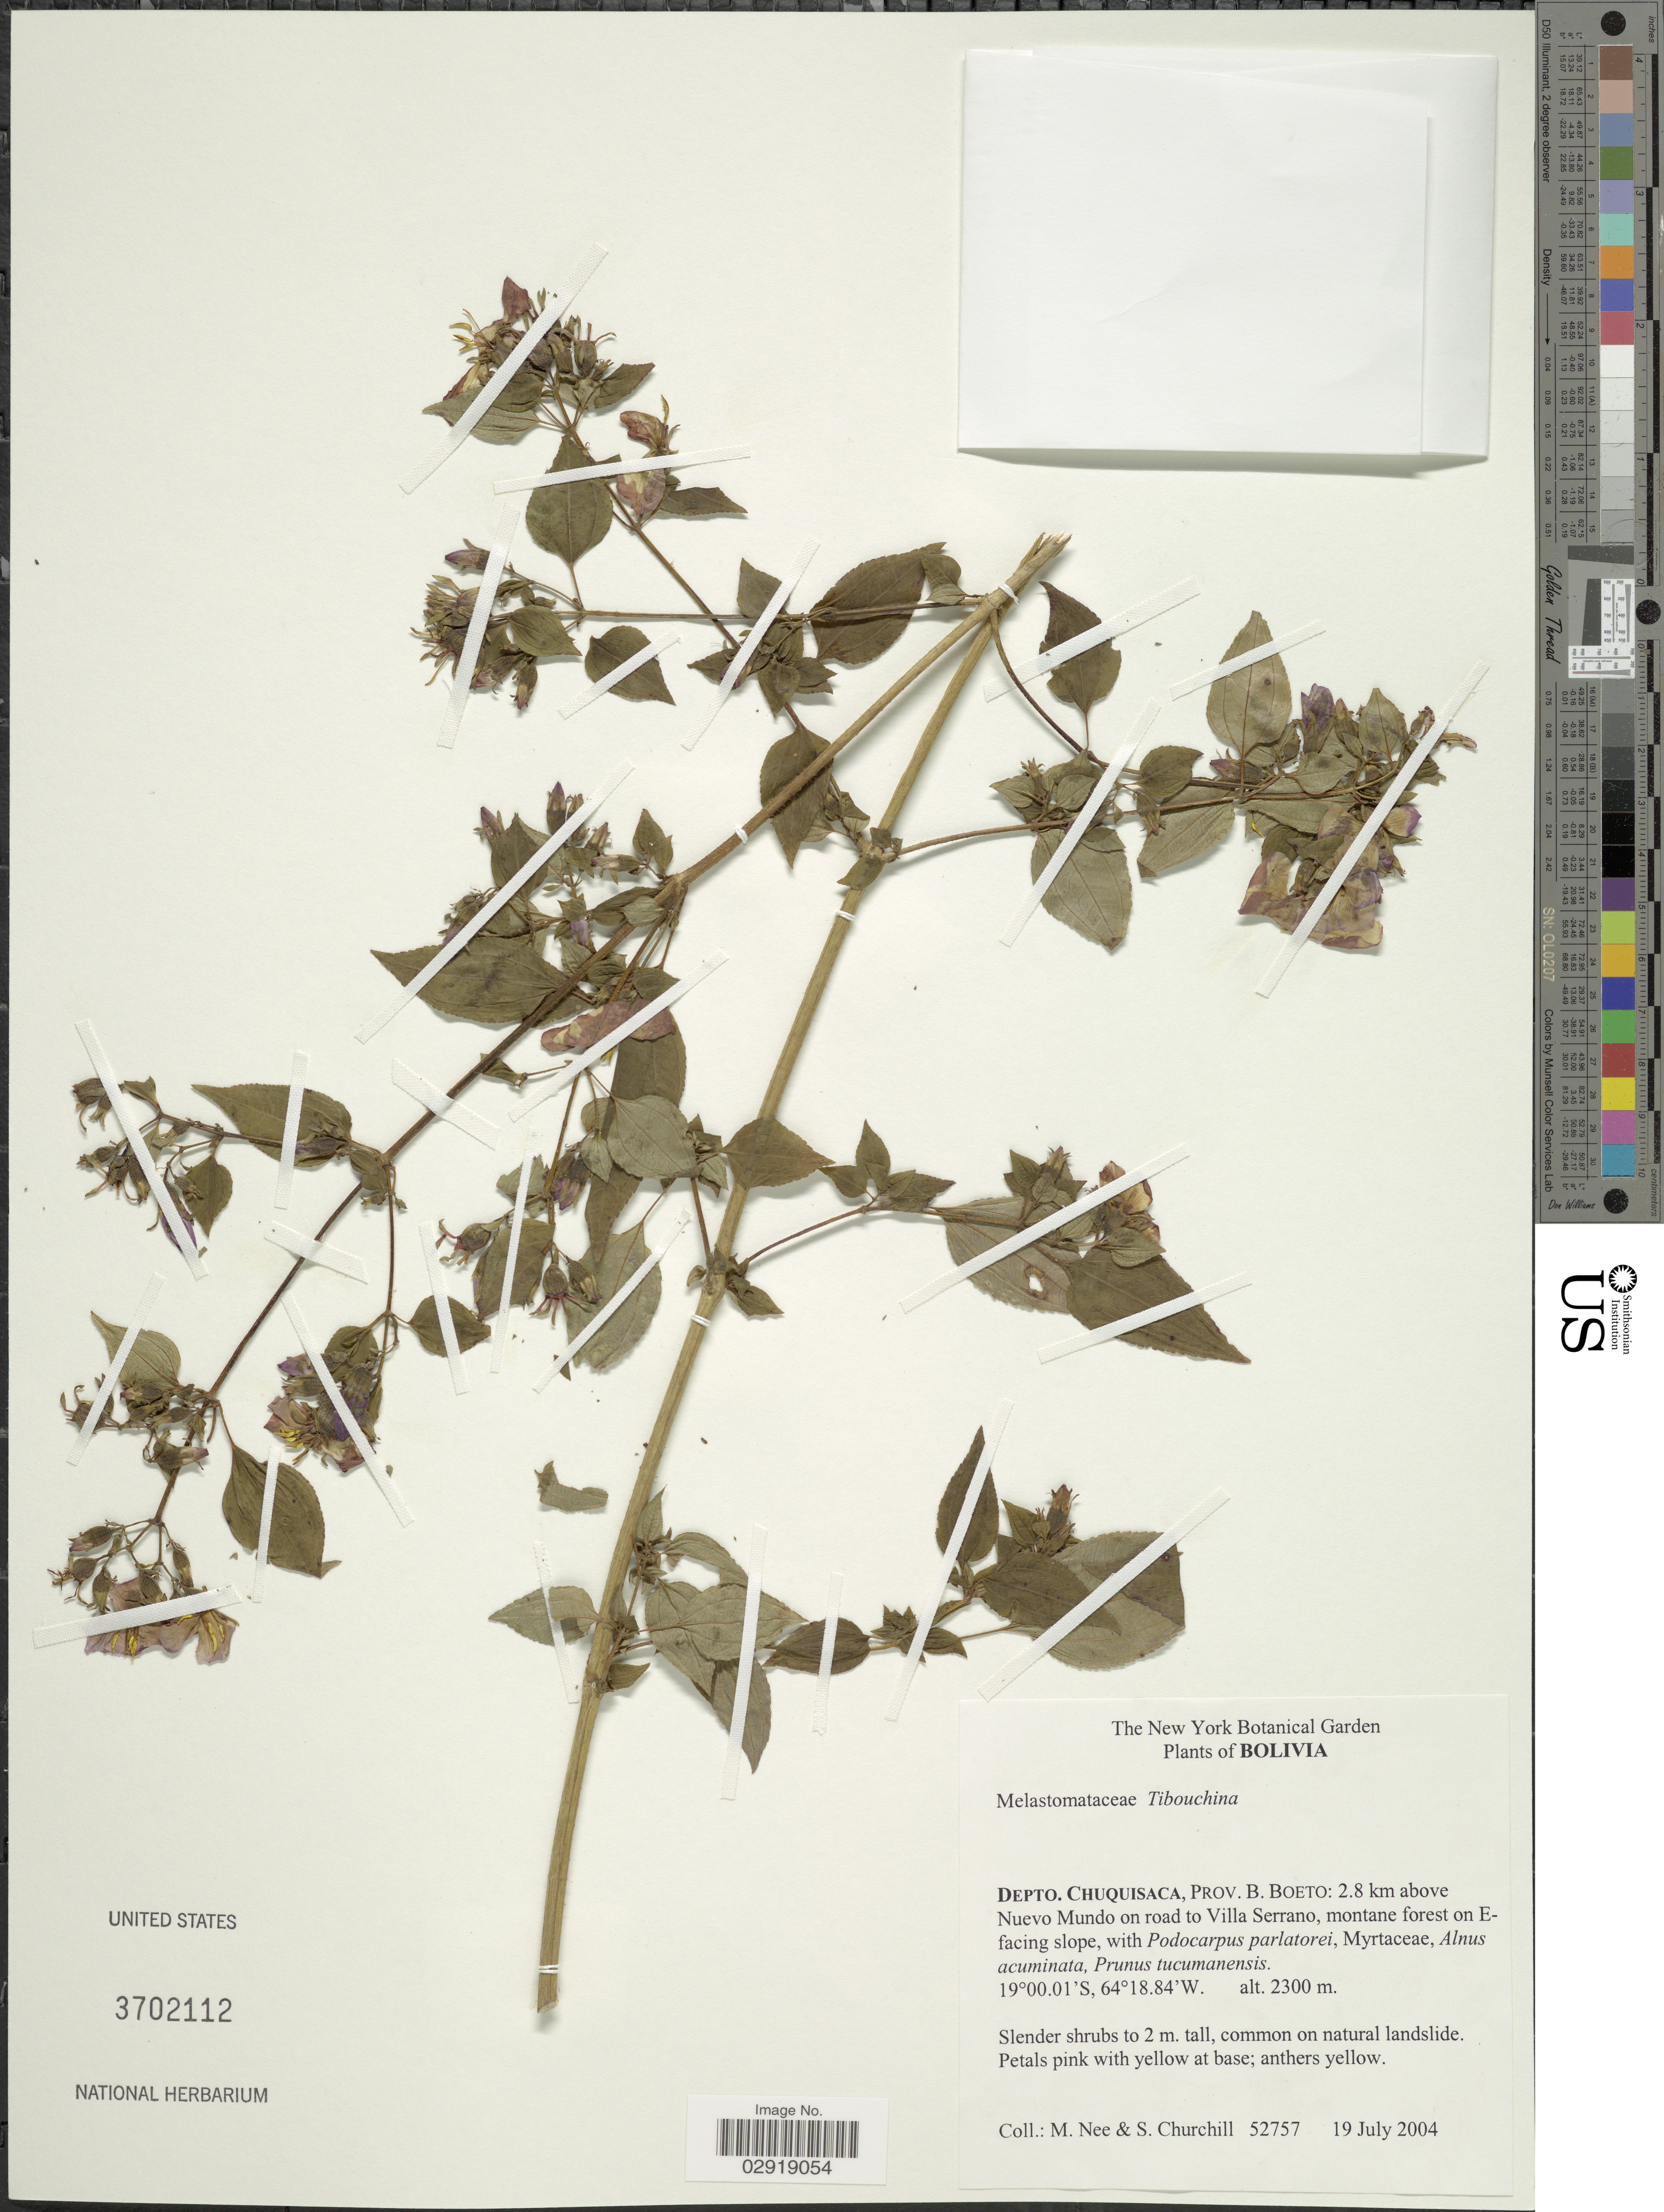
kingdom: Plantae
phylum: Tracheophyta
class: Magnoliopsida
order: Myrtales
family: Melastomataceae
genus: Chaetogastra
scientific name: Chaetogastra sp.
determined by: Michelangeli, F. A.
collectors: M. Nee & S. Churchill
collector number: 52757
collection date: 2004-07-19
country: Bolivia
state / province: Chuquisaca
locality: Depto. Chuquisaca, Prov. B. Boeto: 2.8 km above Nuevo Mundo on road to Villa Serrano, montane forest on E-facing slope.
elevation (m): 2300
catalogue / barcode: US 3702112